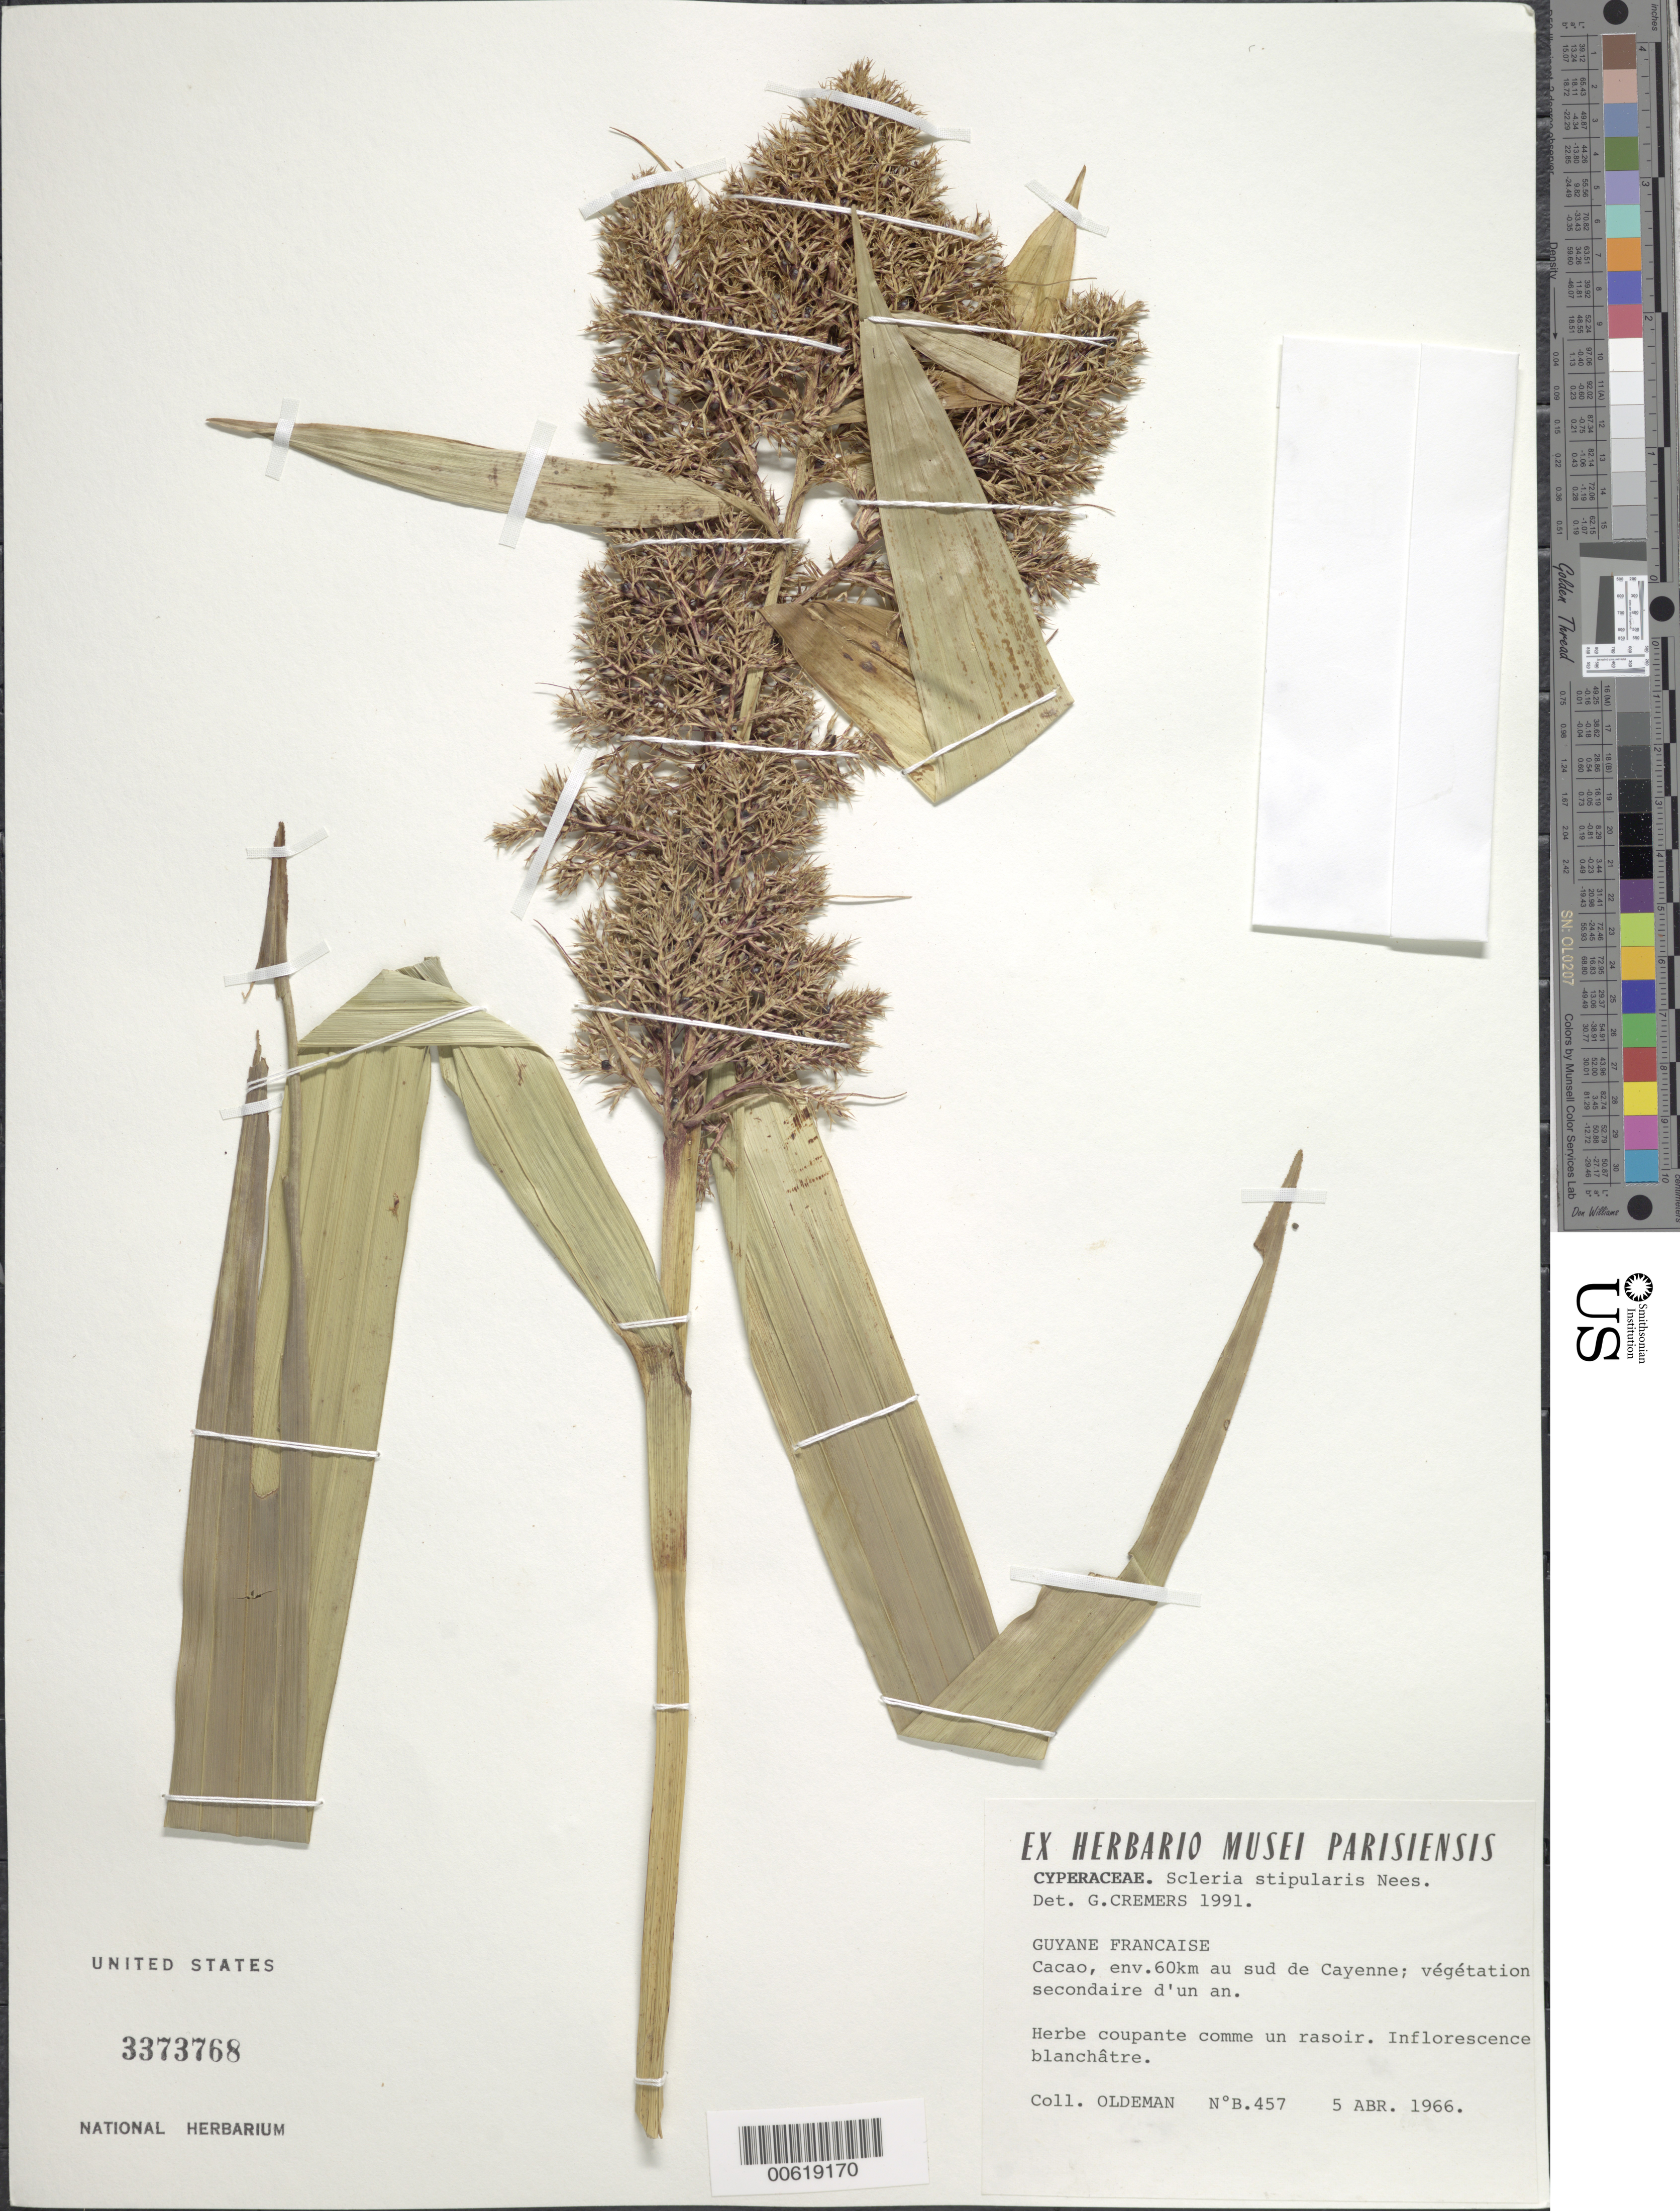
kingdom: Plantae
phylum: Tracheophyta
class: Liliopsida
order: Poales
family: Cyperaceae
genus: Scleria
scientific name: Scleria stipularis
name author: Nees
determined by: Cremers, Georges A.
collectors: R. Oldeman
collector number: B 457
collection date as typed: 5-Apr-66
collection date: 1966-04-05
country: French Guiana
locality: Cacao Village, env. 60 km S de Cayenne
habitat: Végétation secondaire d'un an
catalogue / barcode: US 3373768